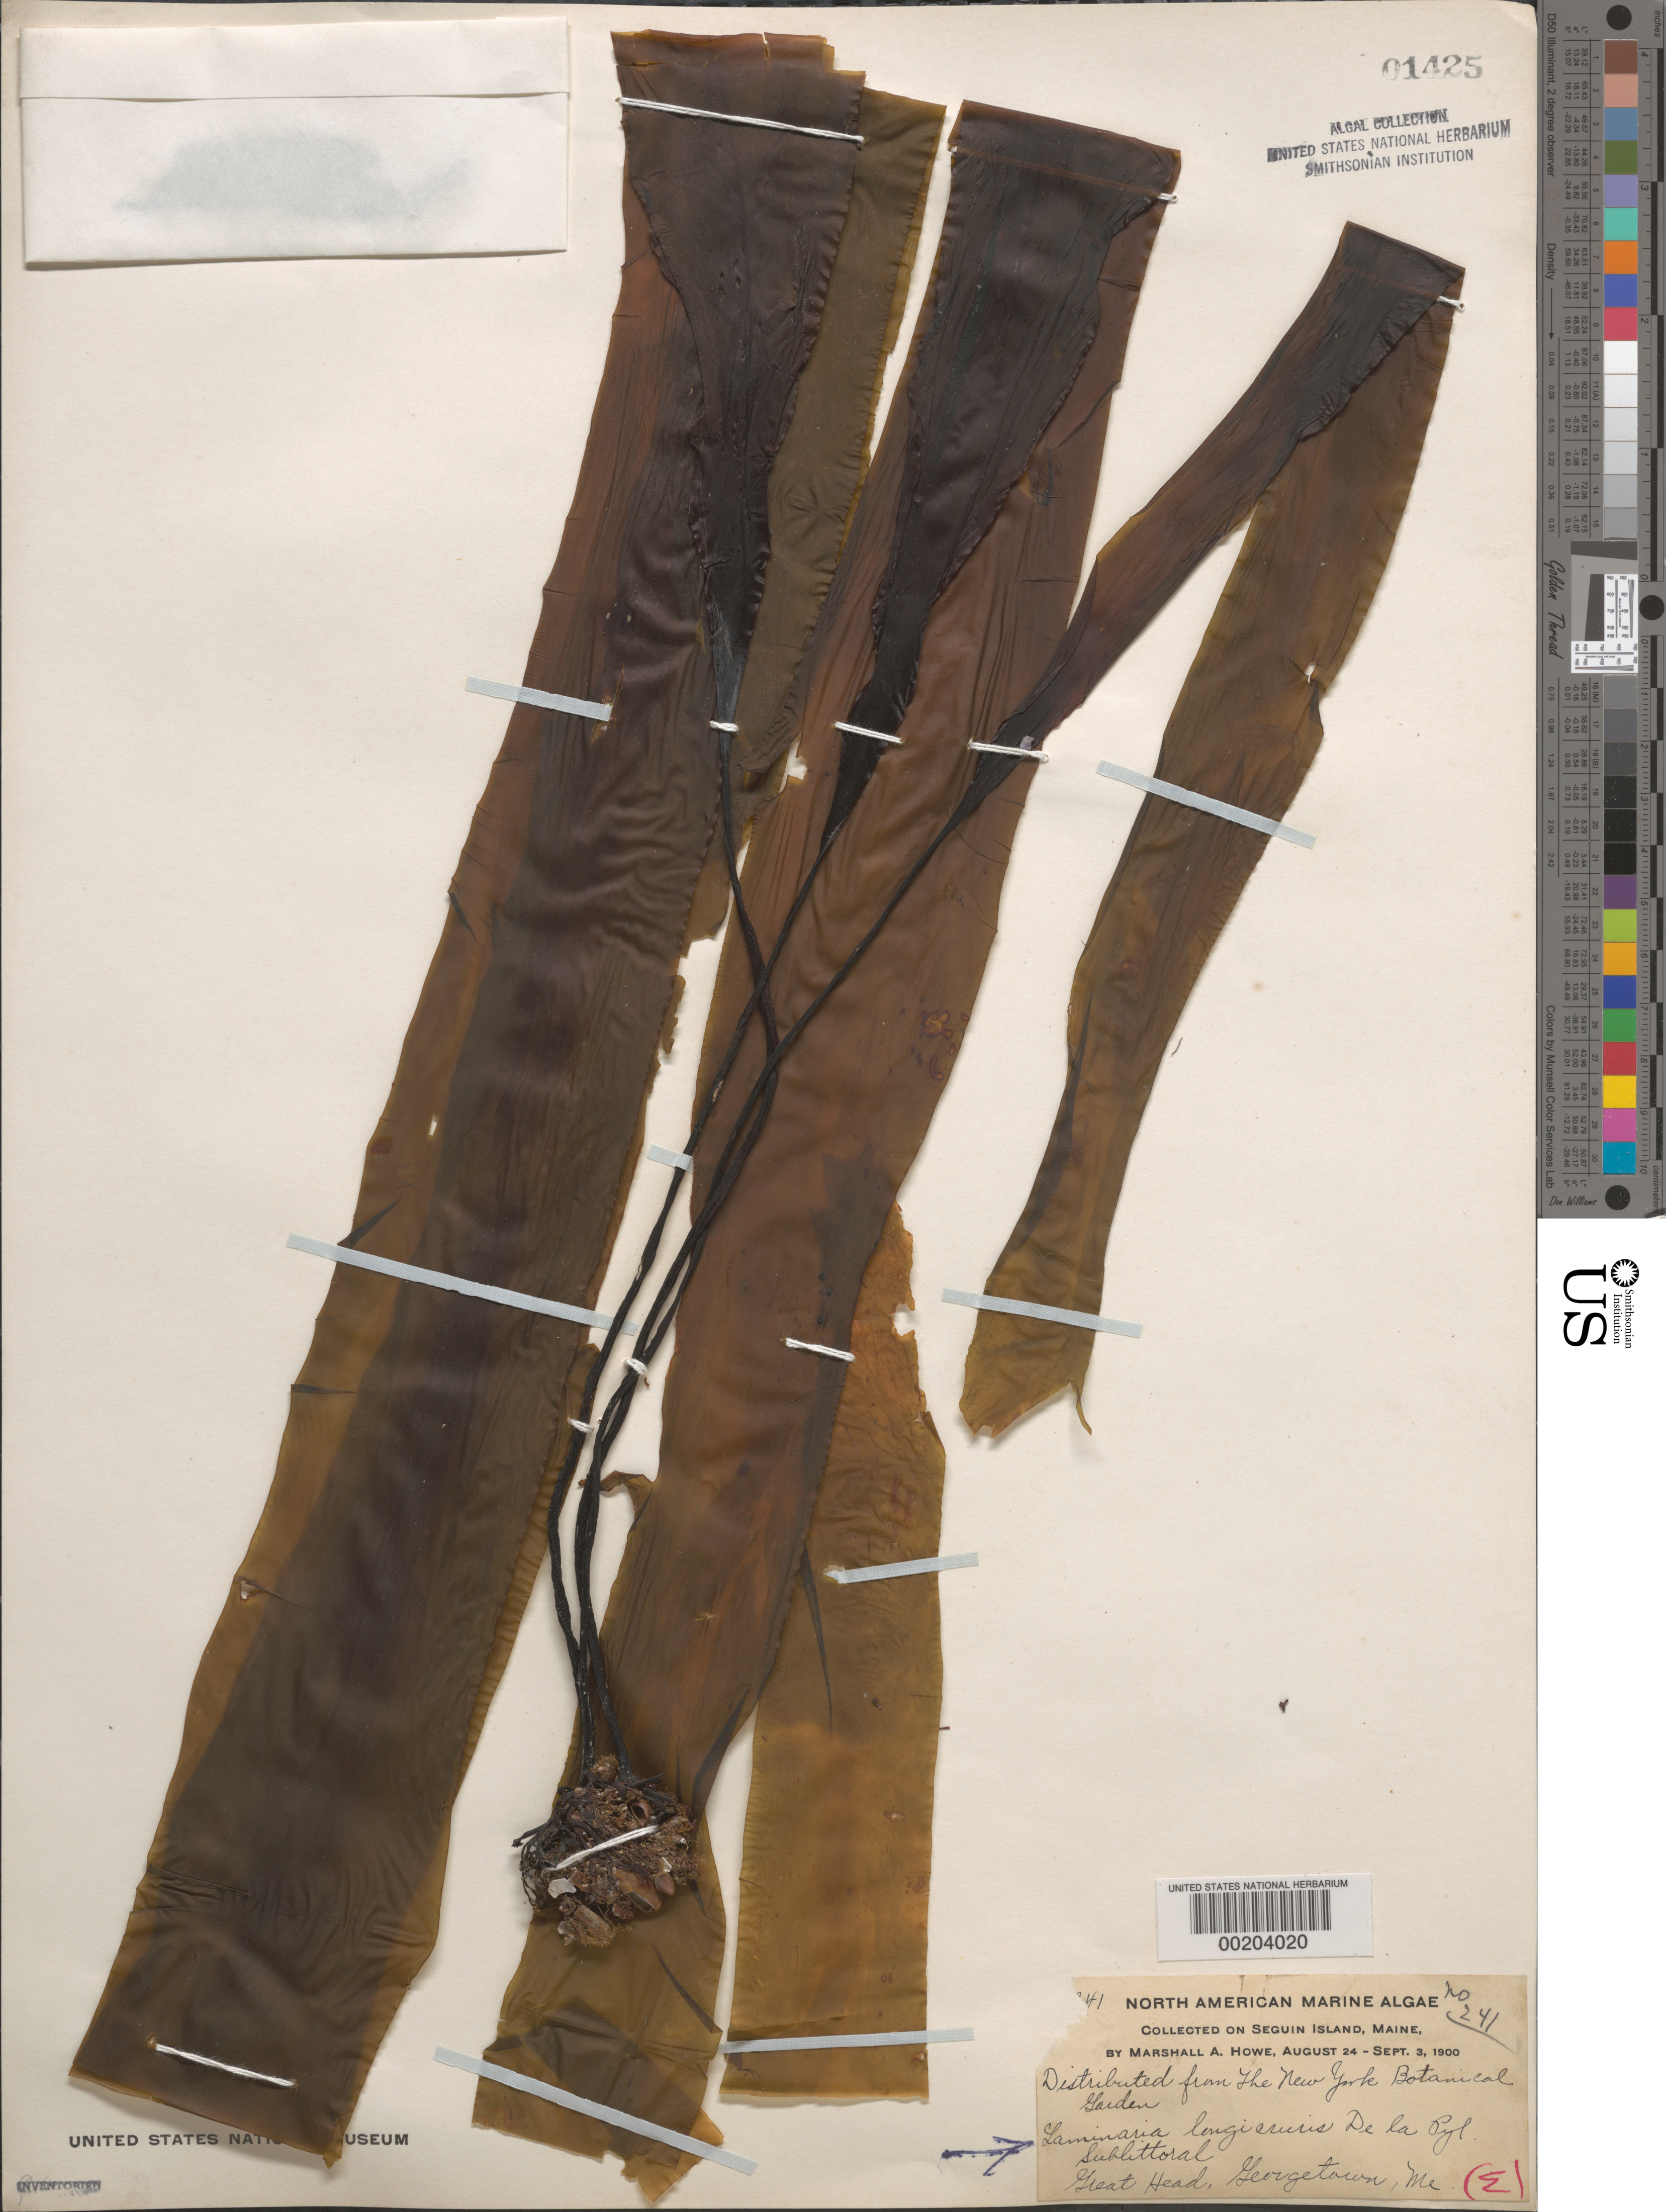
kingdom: Chromista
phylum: Ochrophyta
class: Phaeophyceae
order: Laminariales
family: Laminariaceae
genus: Saccharina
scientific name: Saccharina longicruris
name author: (Bach. Pyl.) Kuntze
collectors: M. A. Howe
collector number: MAH 241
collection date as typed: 24 Aug 1900 TO 03 Sep 1900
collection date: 1900-08-24/1900-09-03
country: United States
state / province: Maine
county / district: Sagadahoc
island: Seguin Island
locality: Great Head, Georgetown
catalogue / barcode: US 1425